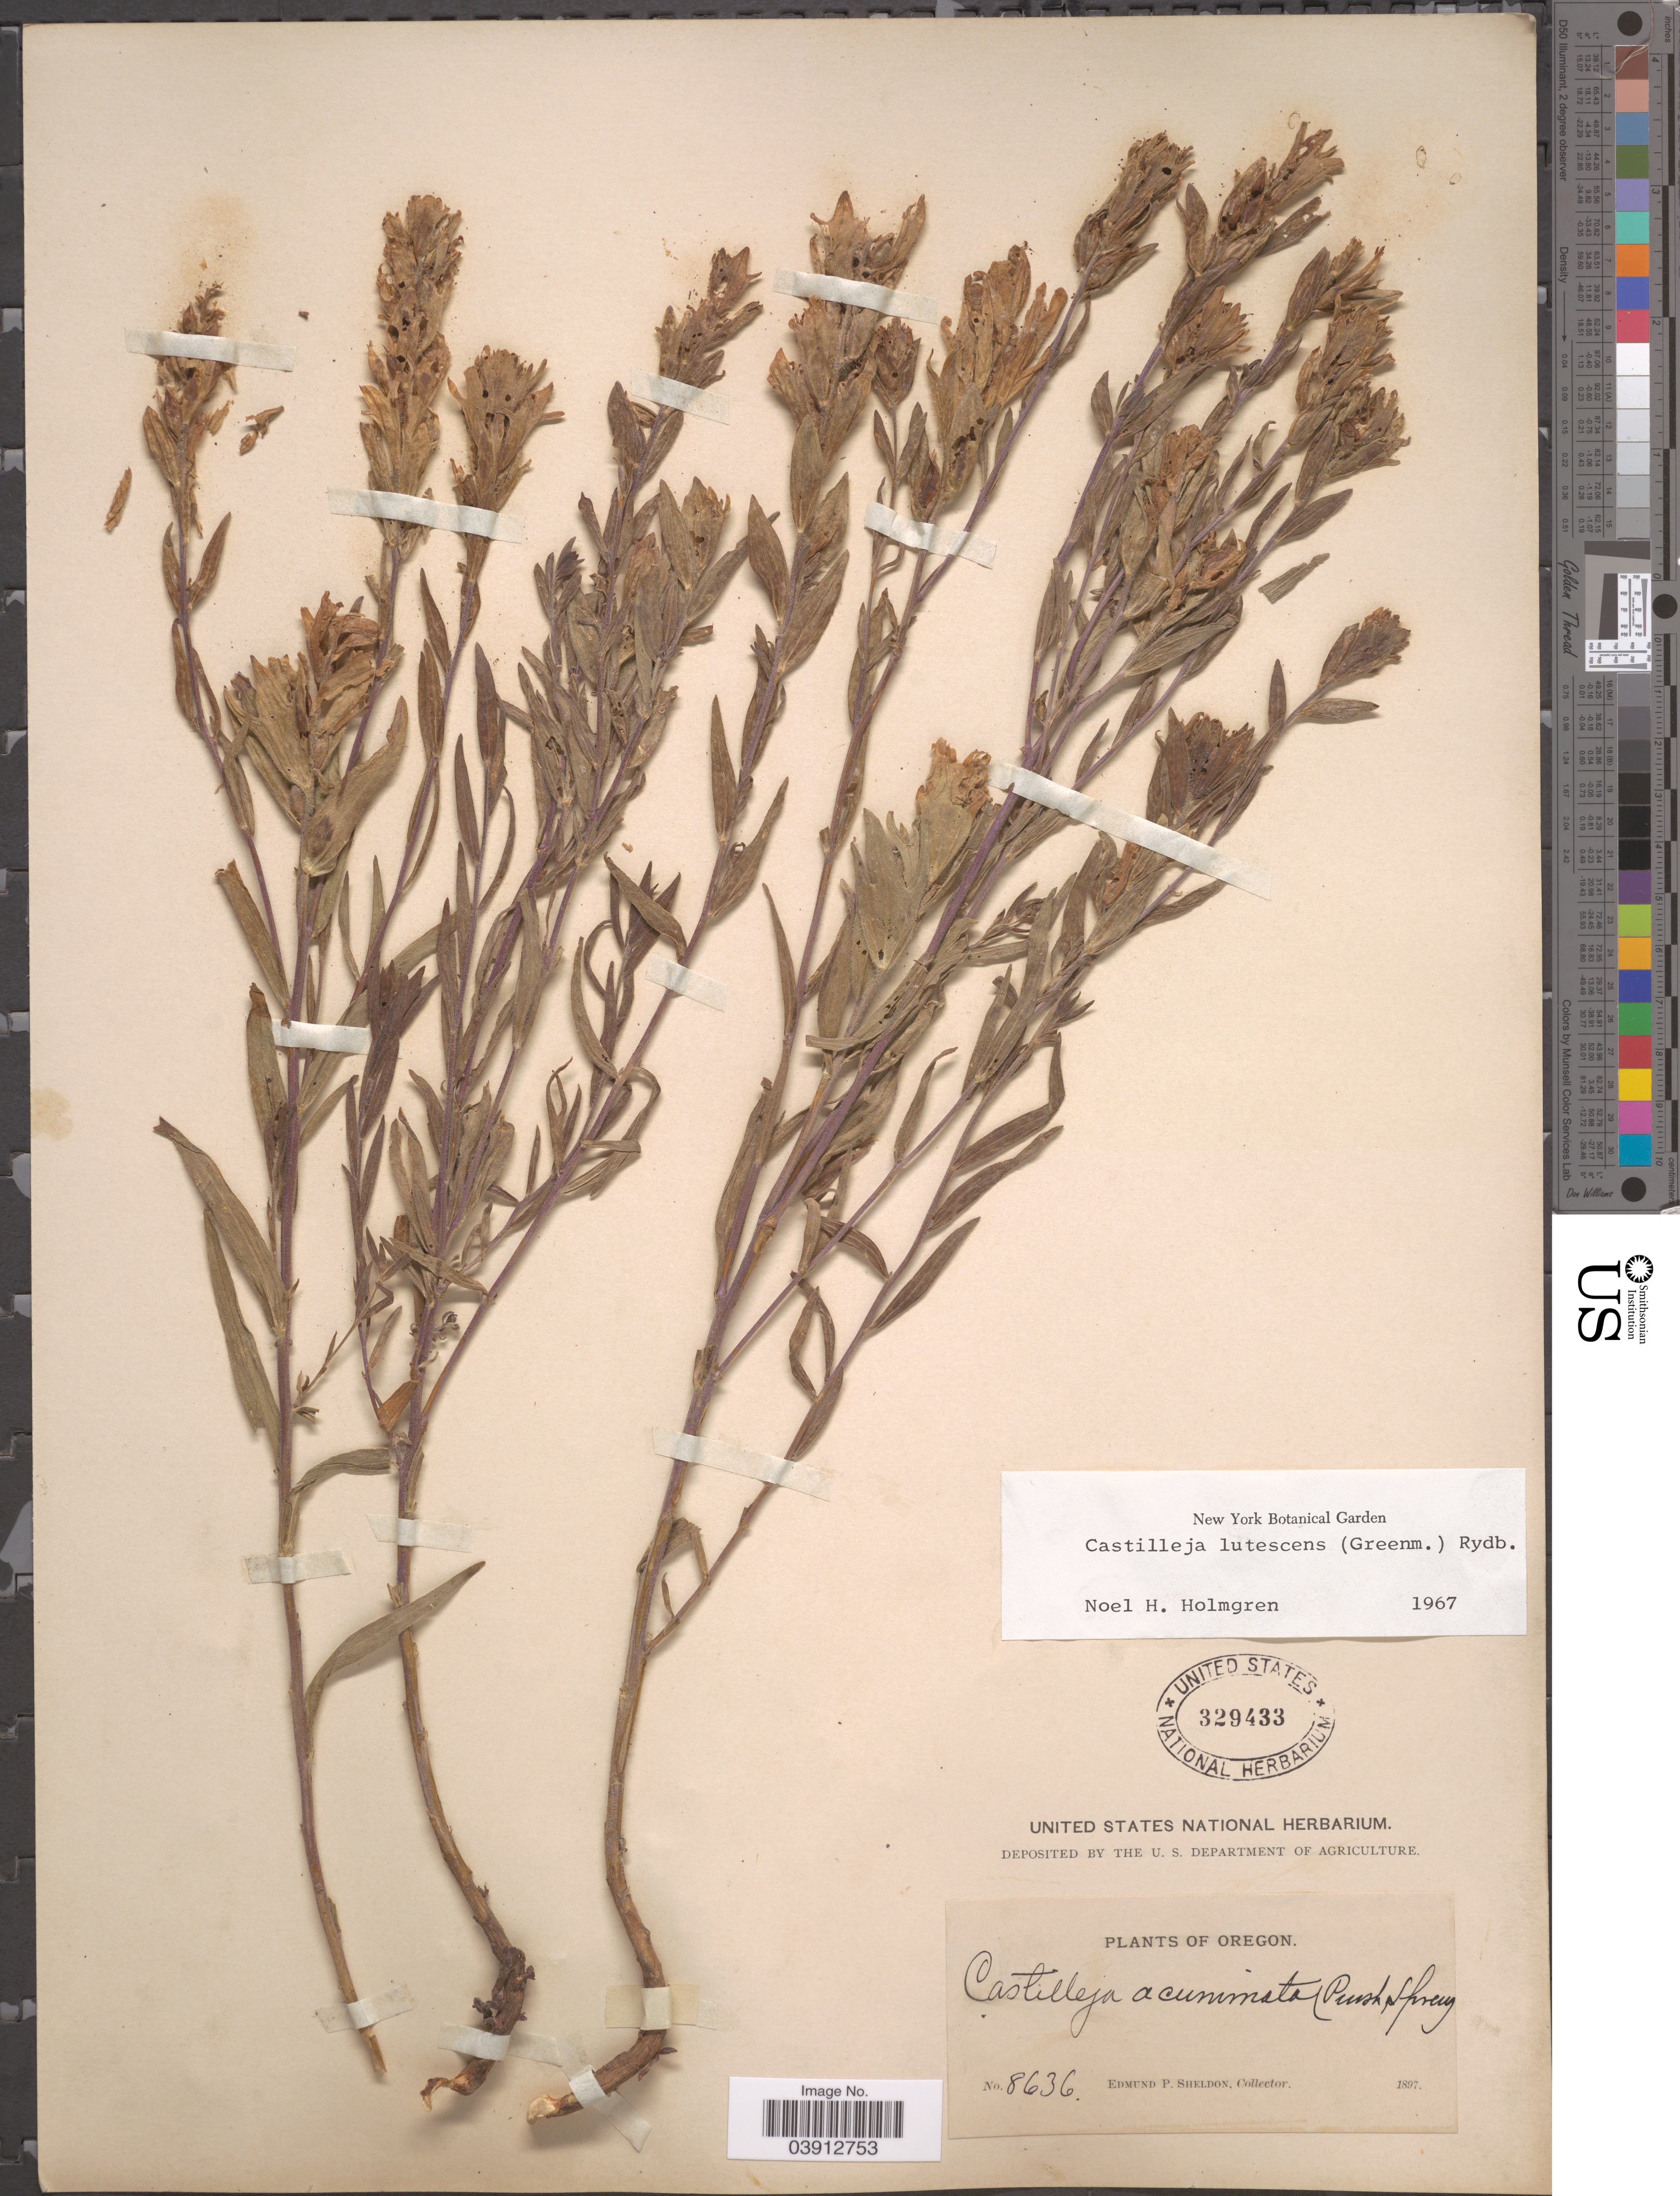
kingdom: Plantae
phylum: Tracheophyta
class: Magnoliopsida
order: Lamiales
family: Orobanchaceae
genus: Castilleja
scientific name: Castilleja lutescens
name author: (Greenm.) Rydb.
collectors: E. P. Sheldon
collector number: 8636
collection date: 1897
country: United States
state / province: Oregon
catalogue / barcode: US 329433